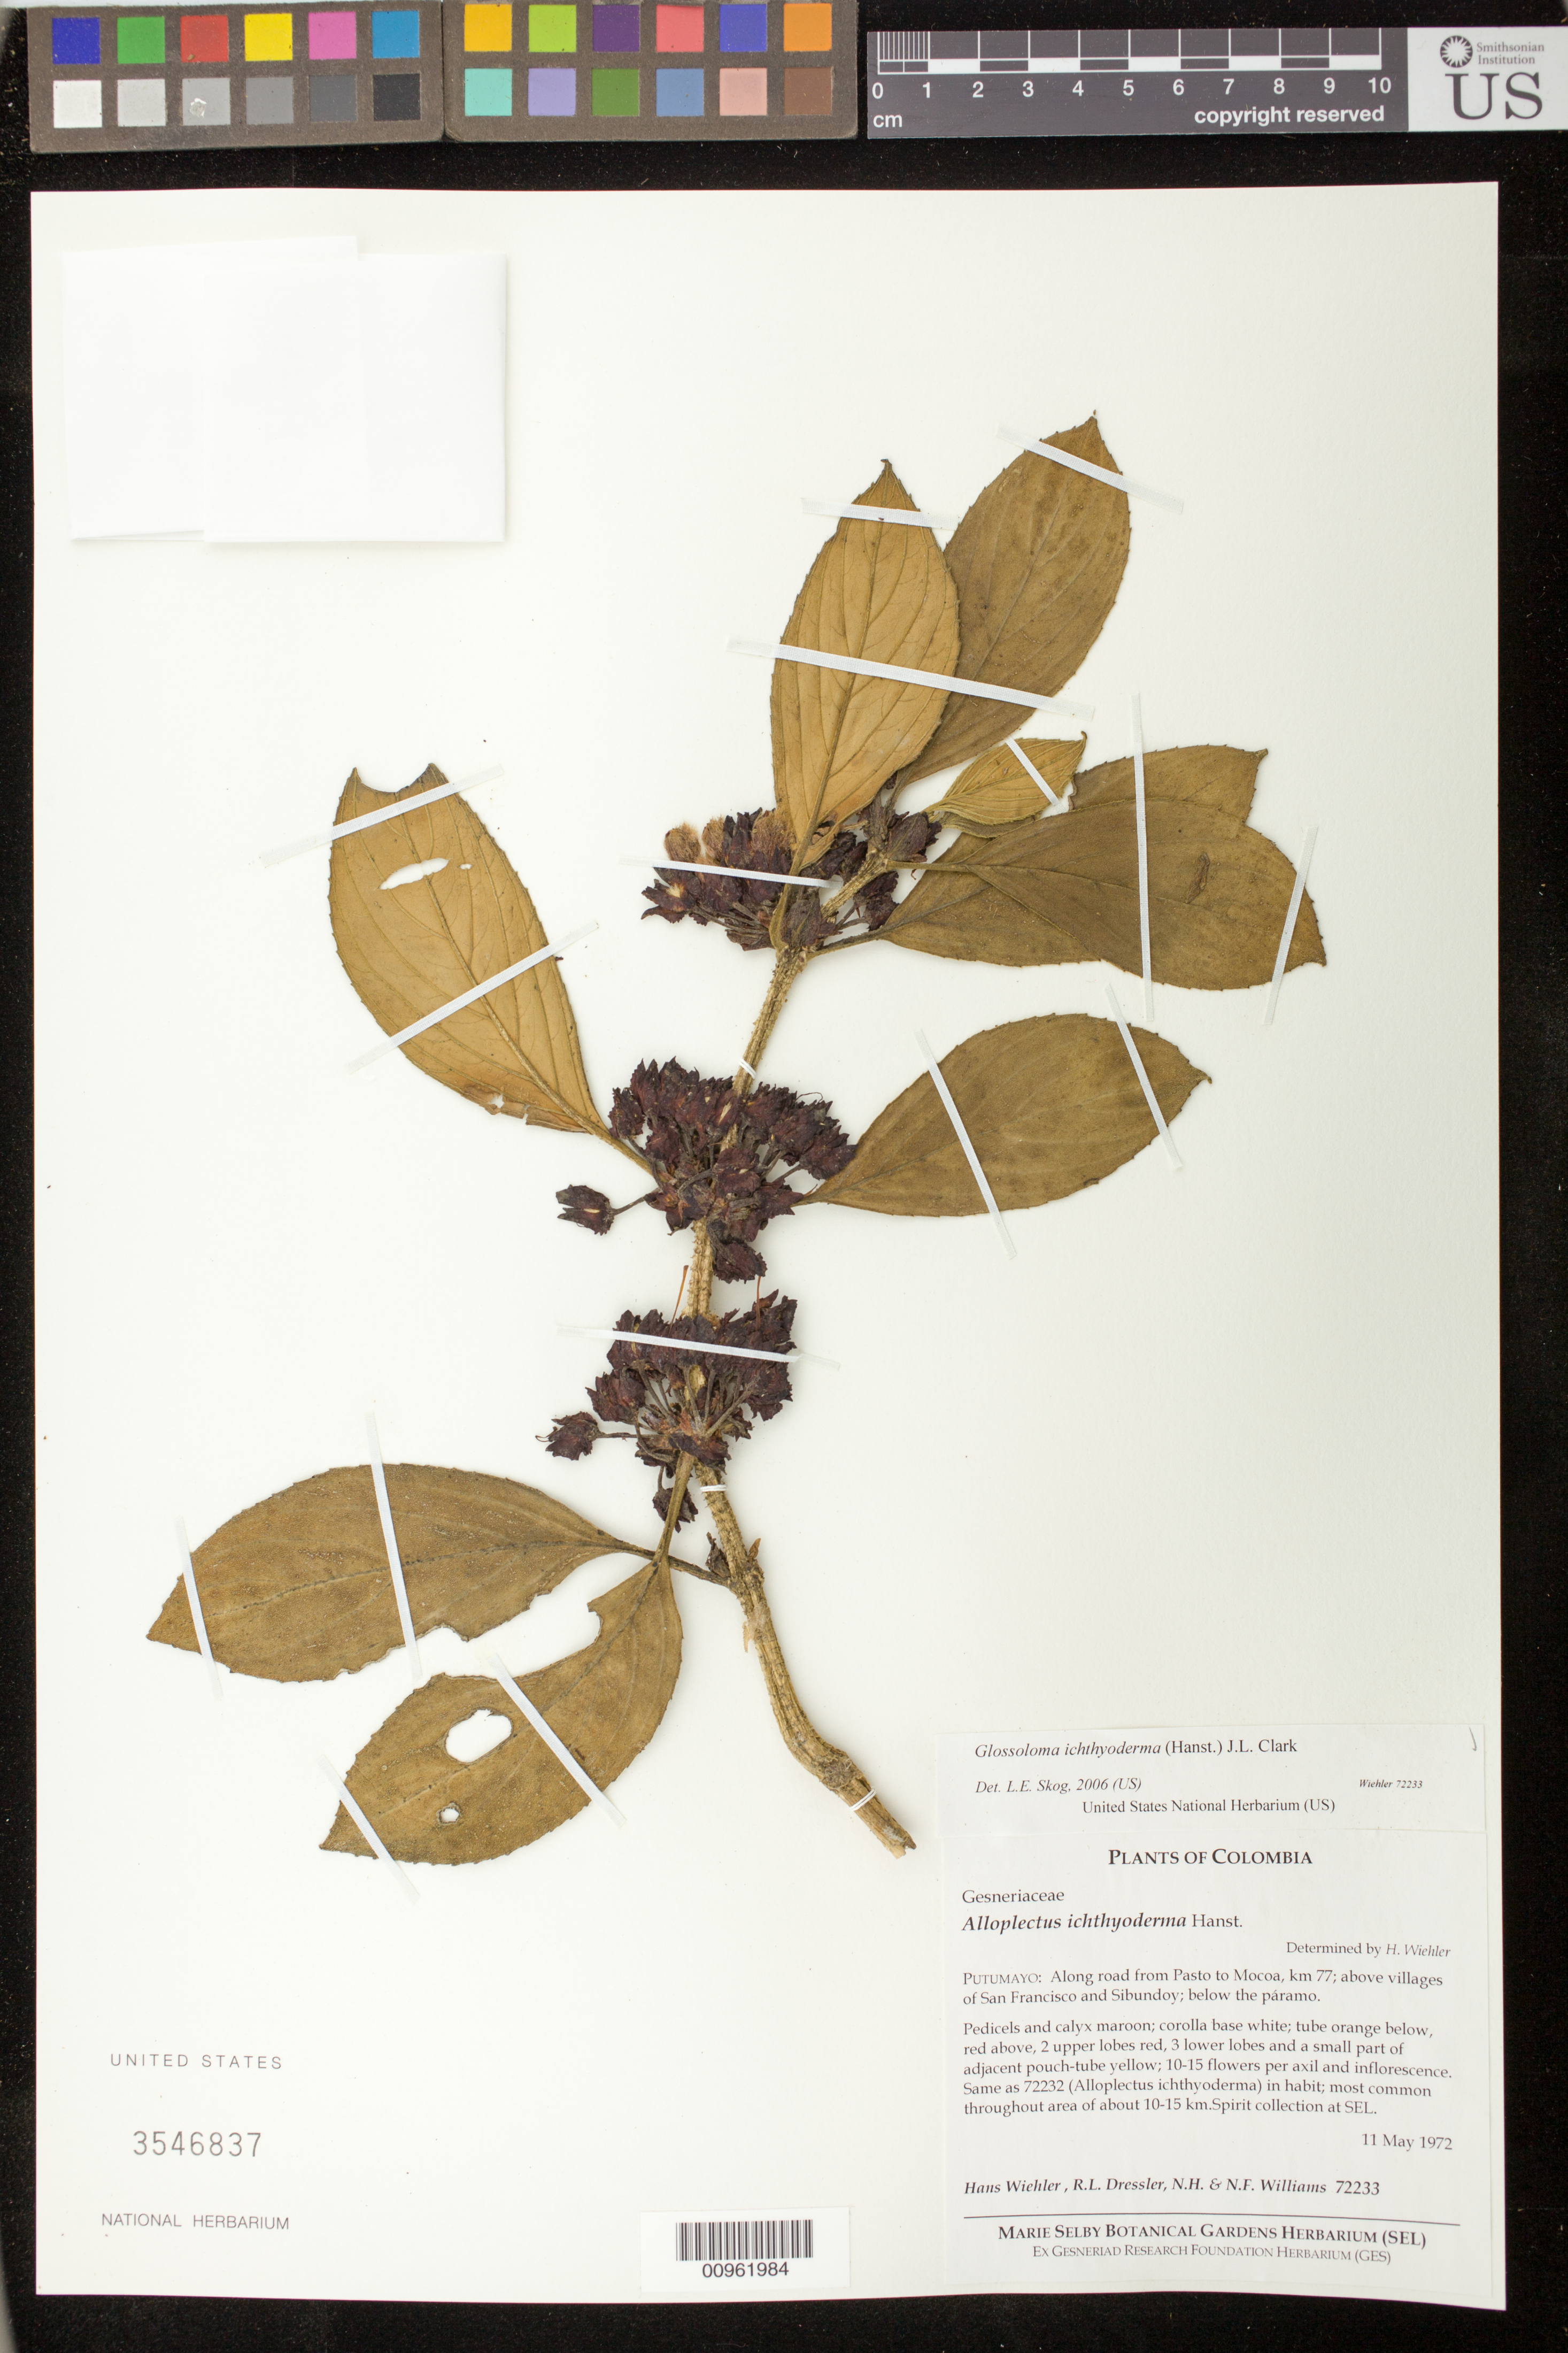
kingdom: Plantae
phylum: Tracheophyta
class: Magnoliopsida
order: Lamiales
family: Gesneriaceae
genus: Glossoloma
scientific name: Glossoloma ichthyoderma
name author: (Hanst.) J.L. Clark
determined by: Skog, Laurence E.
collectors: H. J. Wiehler, R. Dressler, N. H. Williams & N. Williams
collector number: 72233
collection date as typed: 11 May 1972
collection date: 1972-05-11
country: Colombia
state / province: Putumayo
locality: Putumayo: along road from Pasto to Mocoa, km 77; above villages of San Francisco and Sibundoy; below the páramo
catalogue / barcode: US 3546837